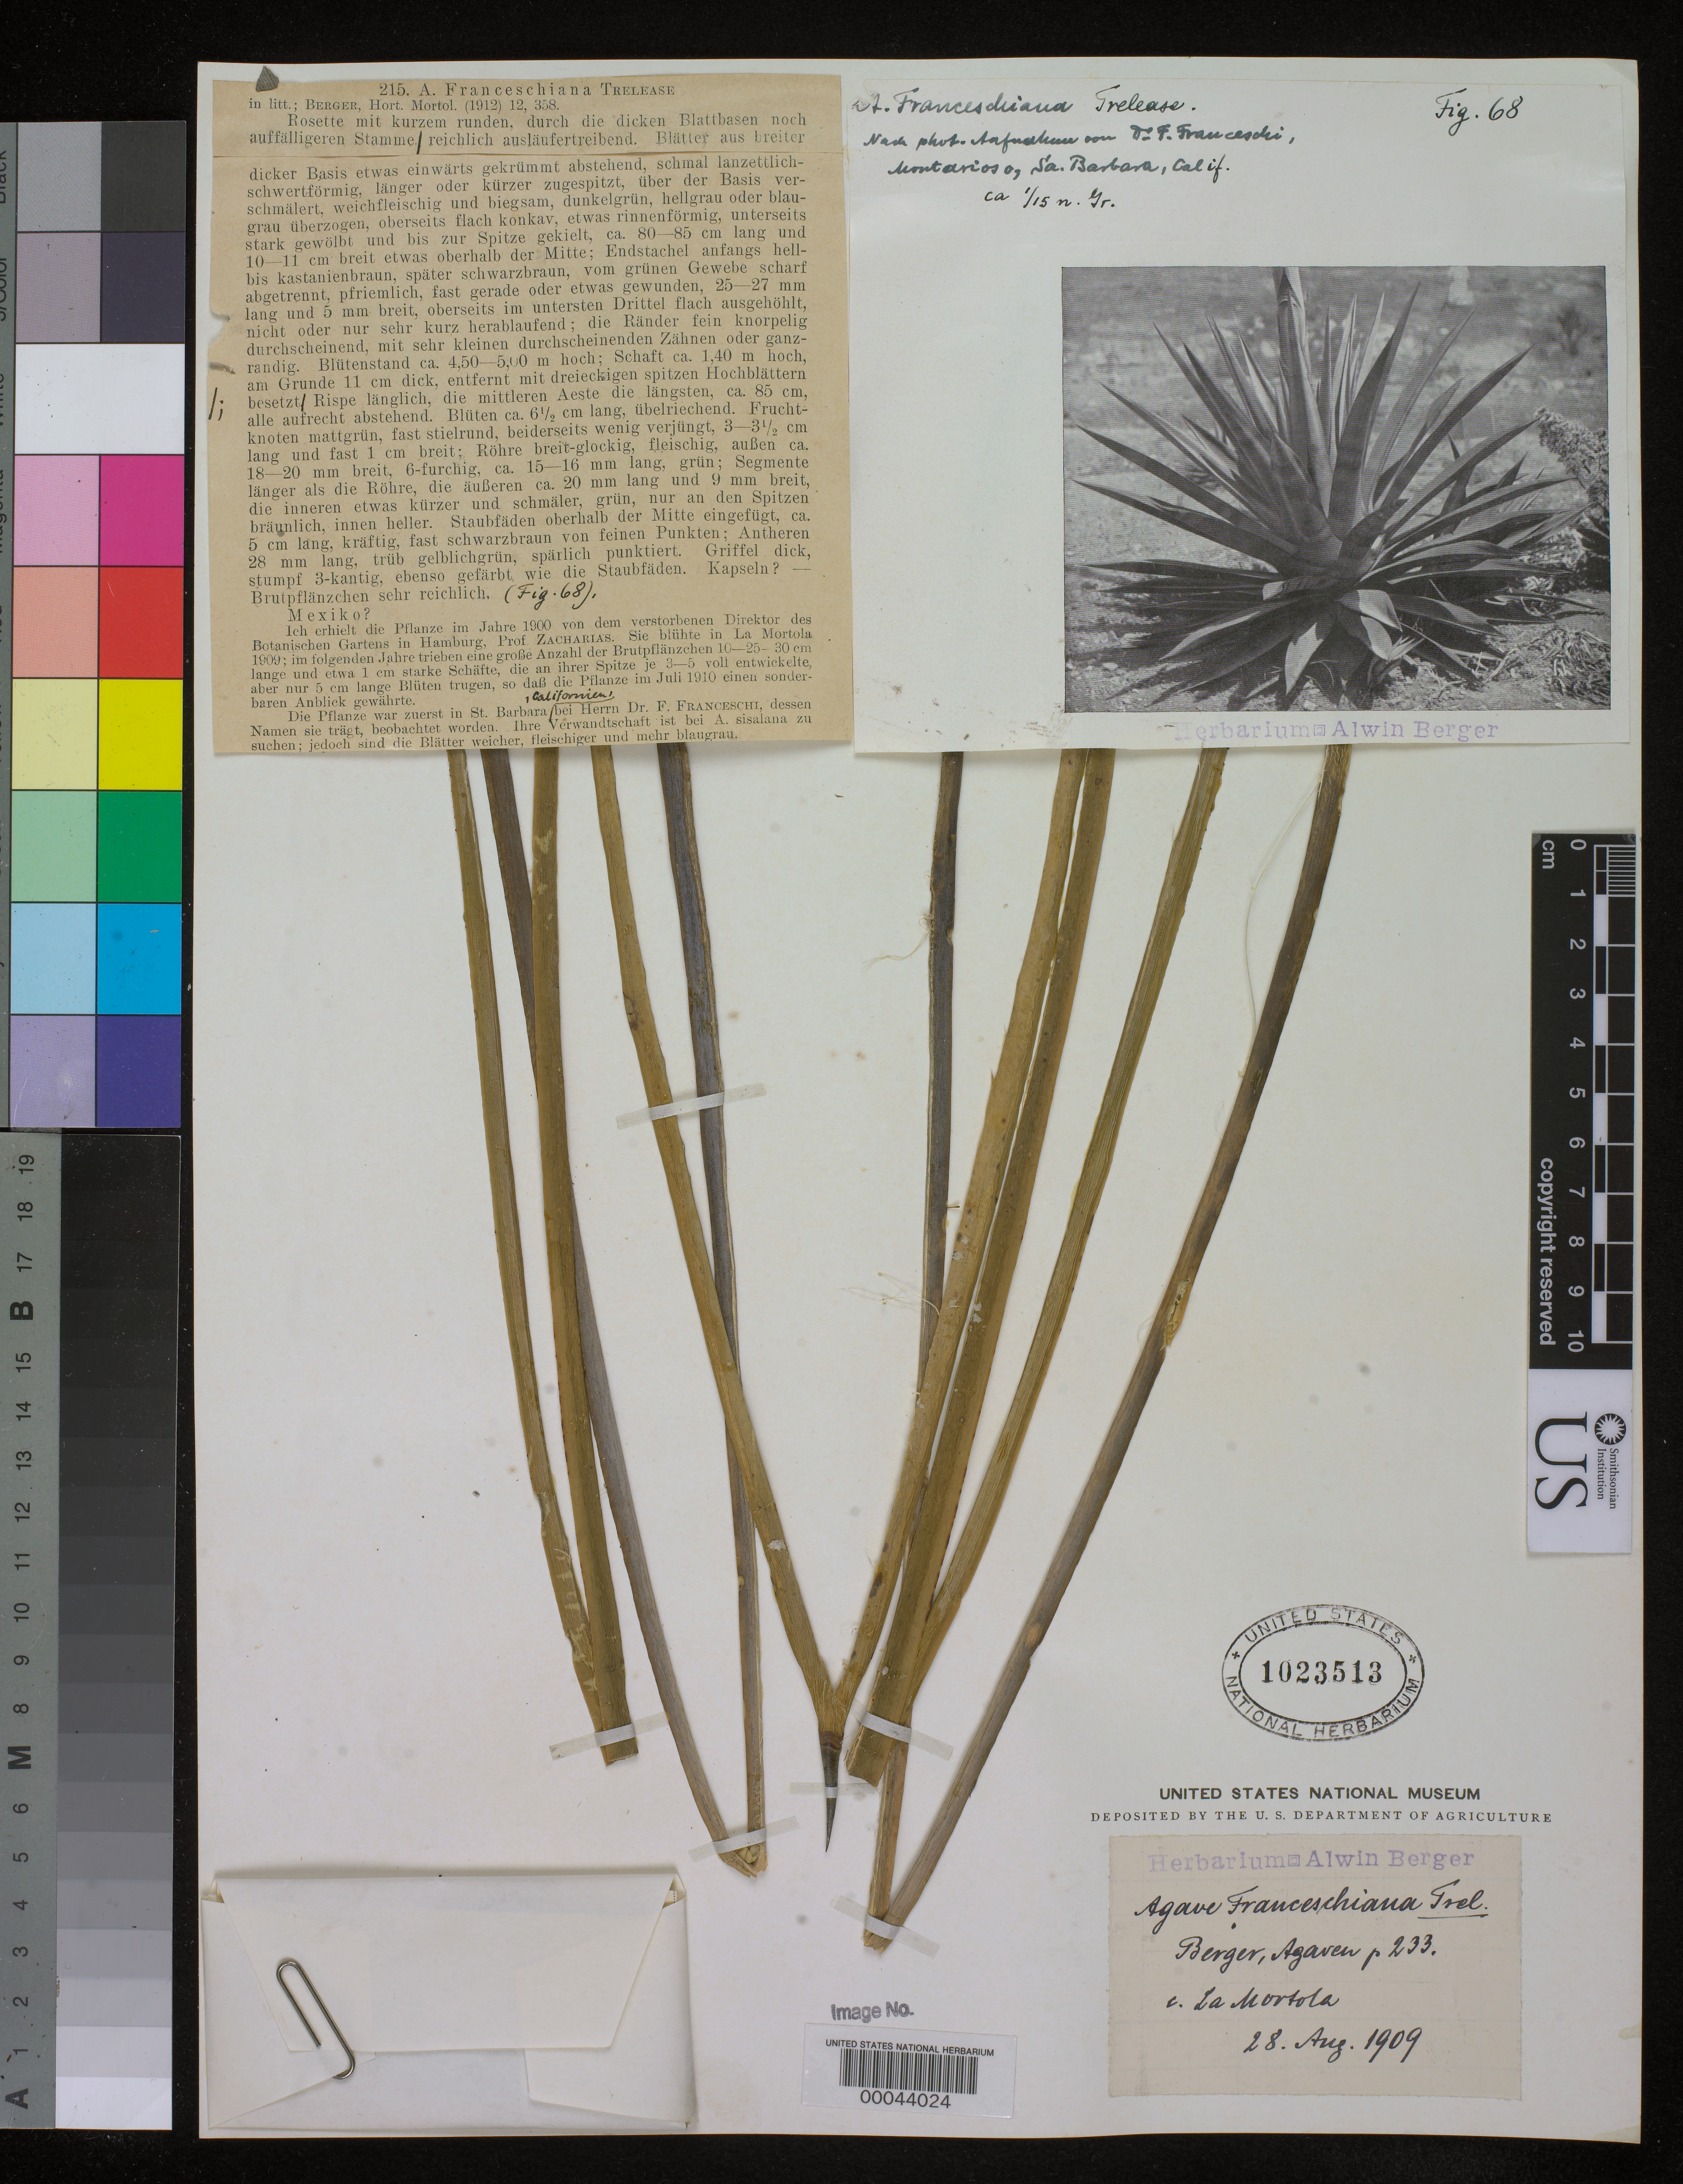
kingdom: Plantae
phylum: Tracheophyta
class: Liliopsida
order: Asparagales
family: Asparagaceae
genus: Agave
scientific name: Agave franceschiana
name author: Trel. ex A. Berger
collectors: ex herb. A. Berger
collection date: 1909-06-02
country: Mexico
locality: Cultivated at La Mortola, Italy.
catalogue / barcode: US 1023513